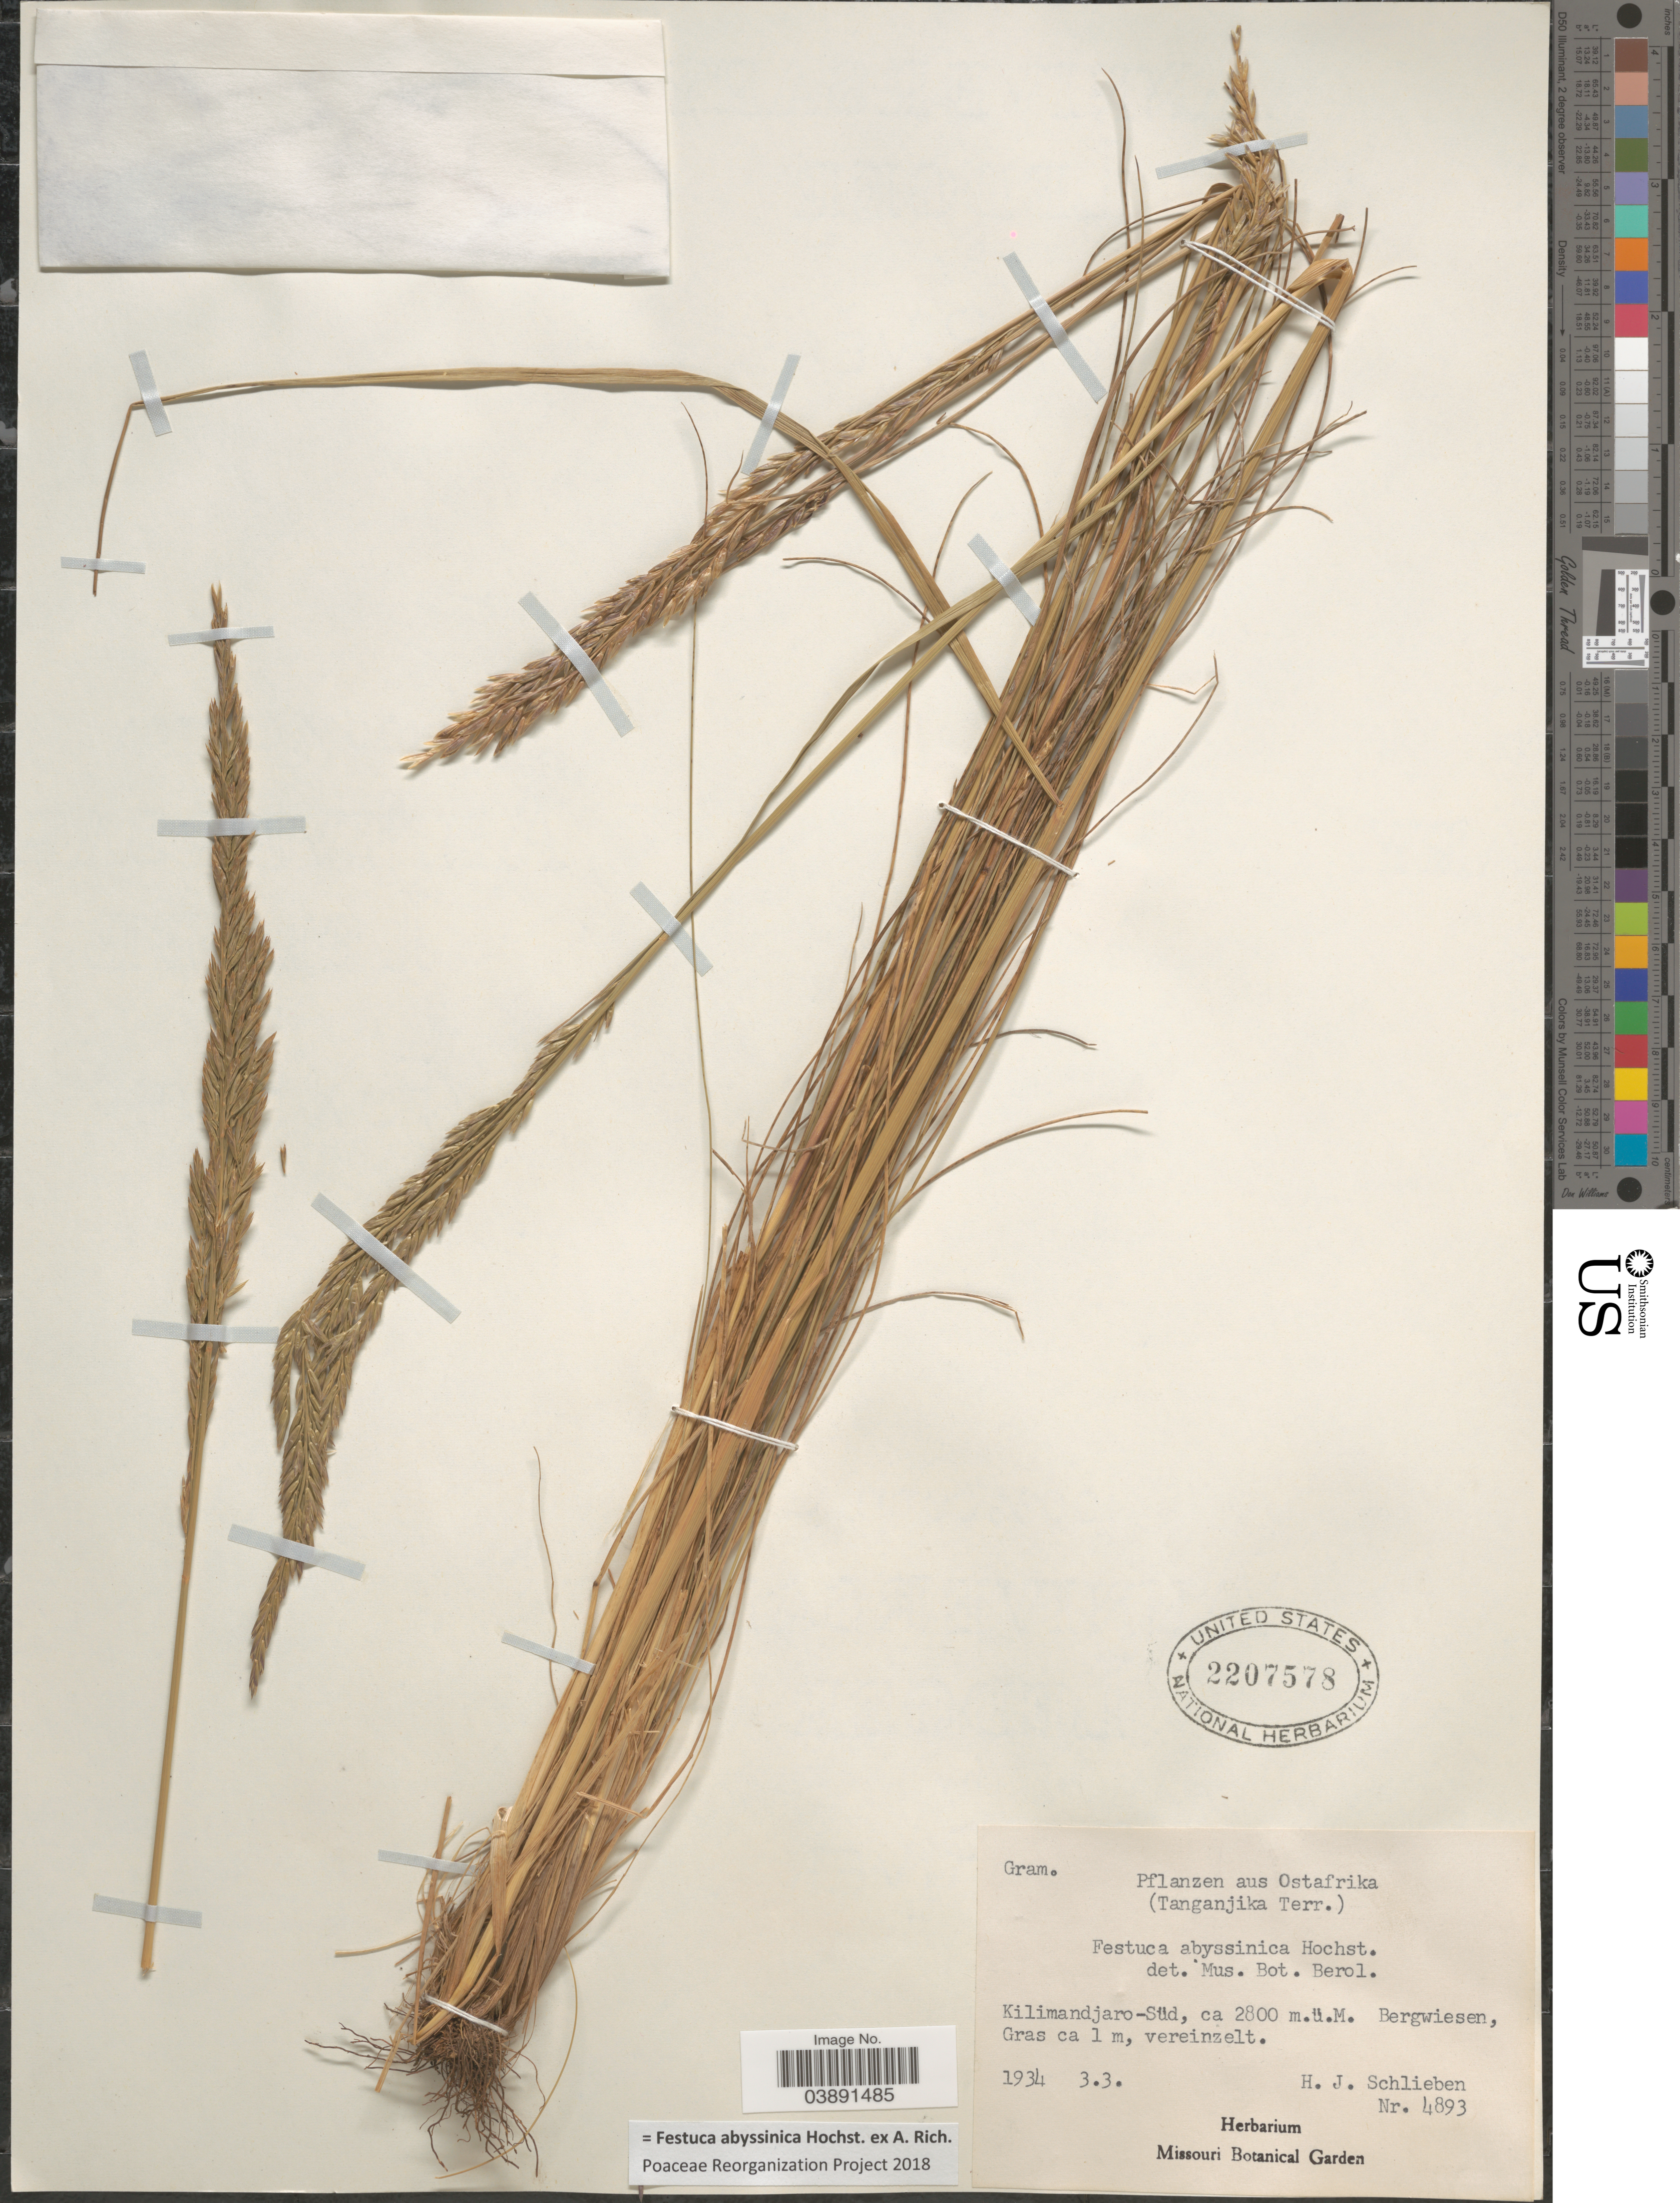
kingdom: Plantae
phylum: Tracheophyta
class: Liliopsida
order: Poales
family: Poaceae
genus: Festuca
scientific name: Festuca abyssinica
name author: Hochst. ex A. Rich.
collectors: H. J. Schlieben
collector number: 4893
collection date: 1934-03-03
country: Tanzania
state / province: Kilimanjaro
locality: Ostafrika (Tanganjika Terr.). Kilimandjaro-Süd.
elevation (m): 2800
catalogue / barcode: US 2207578